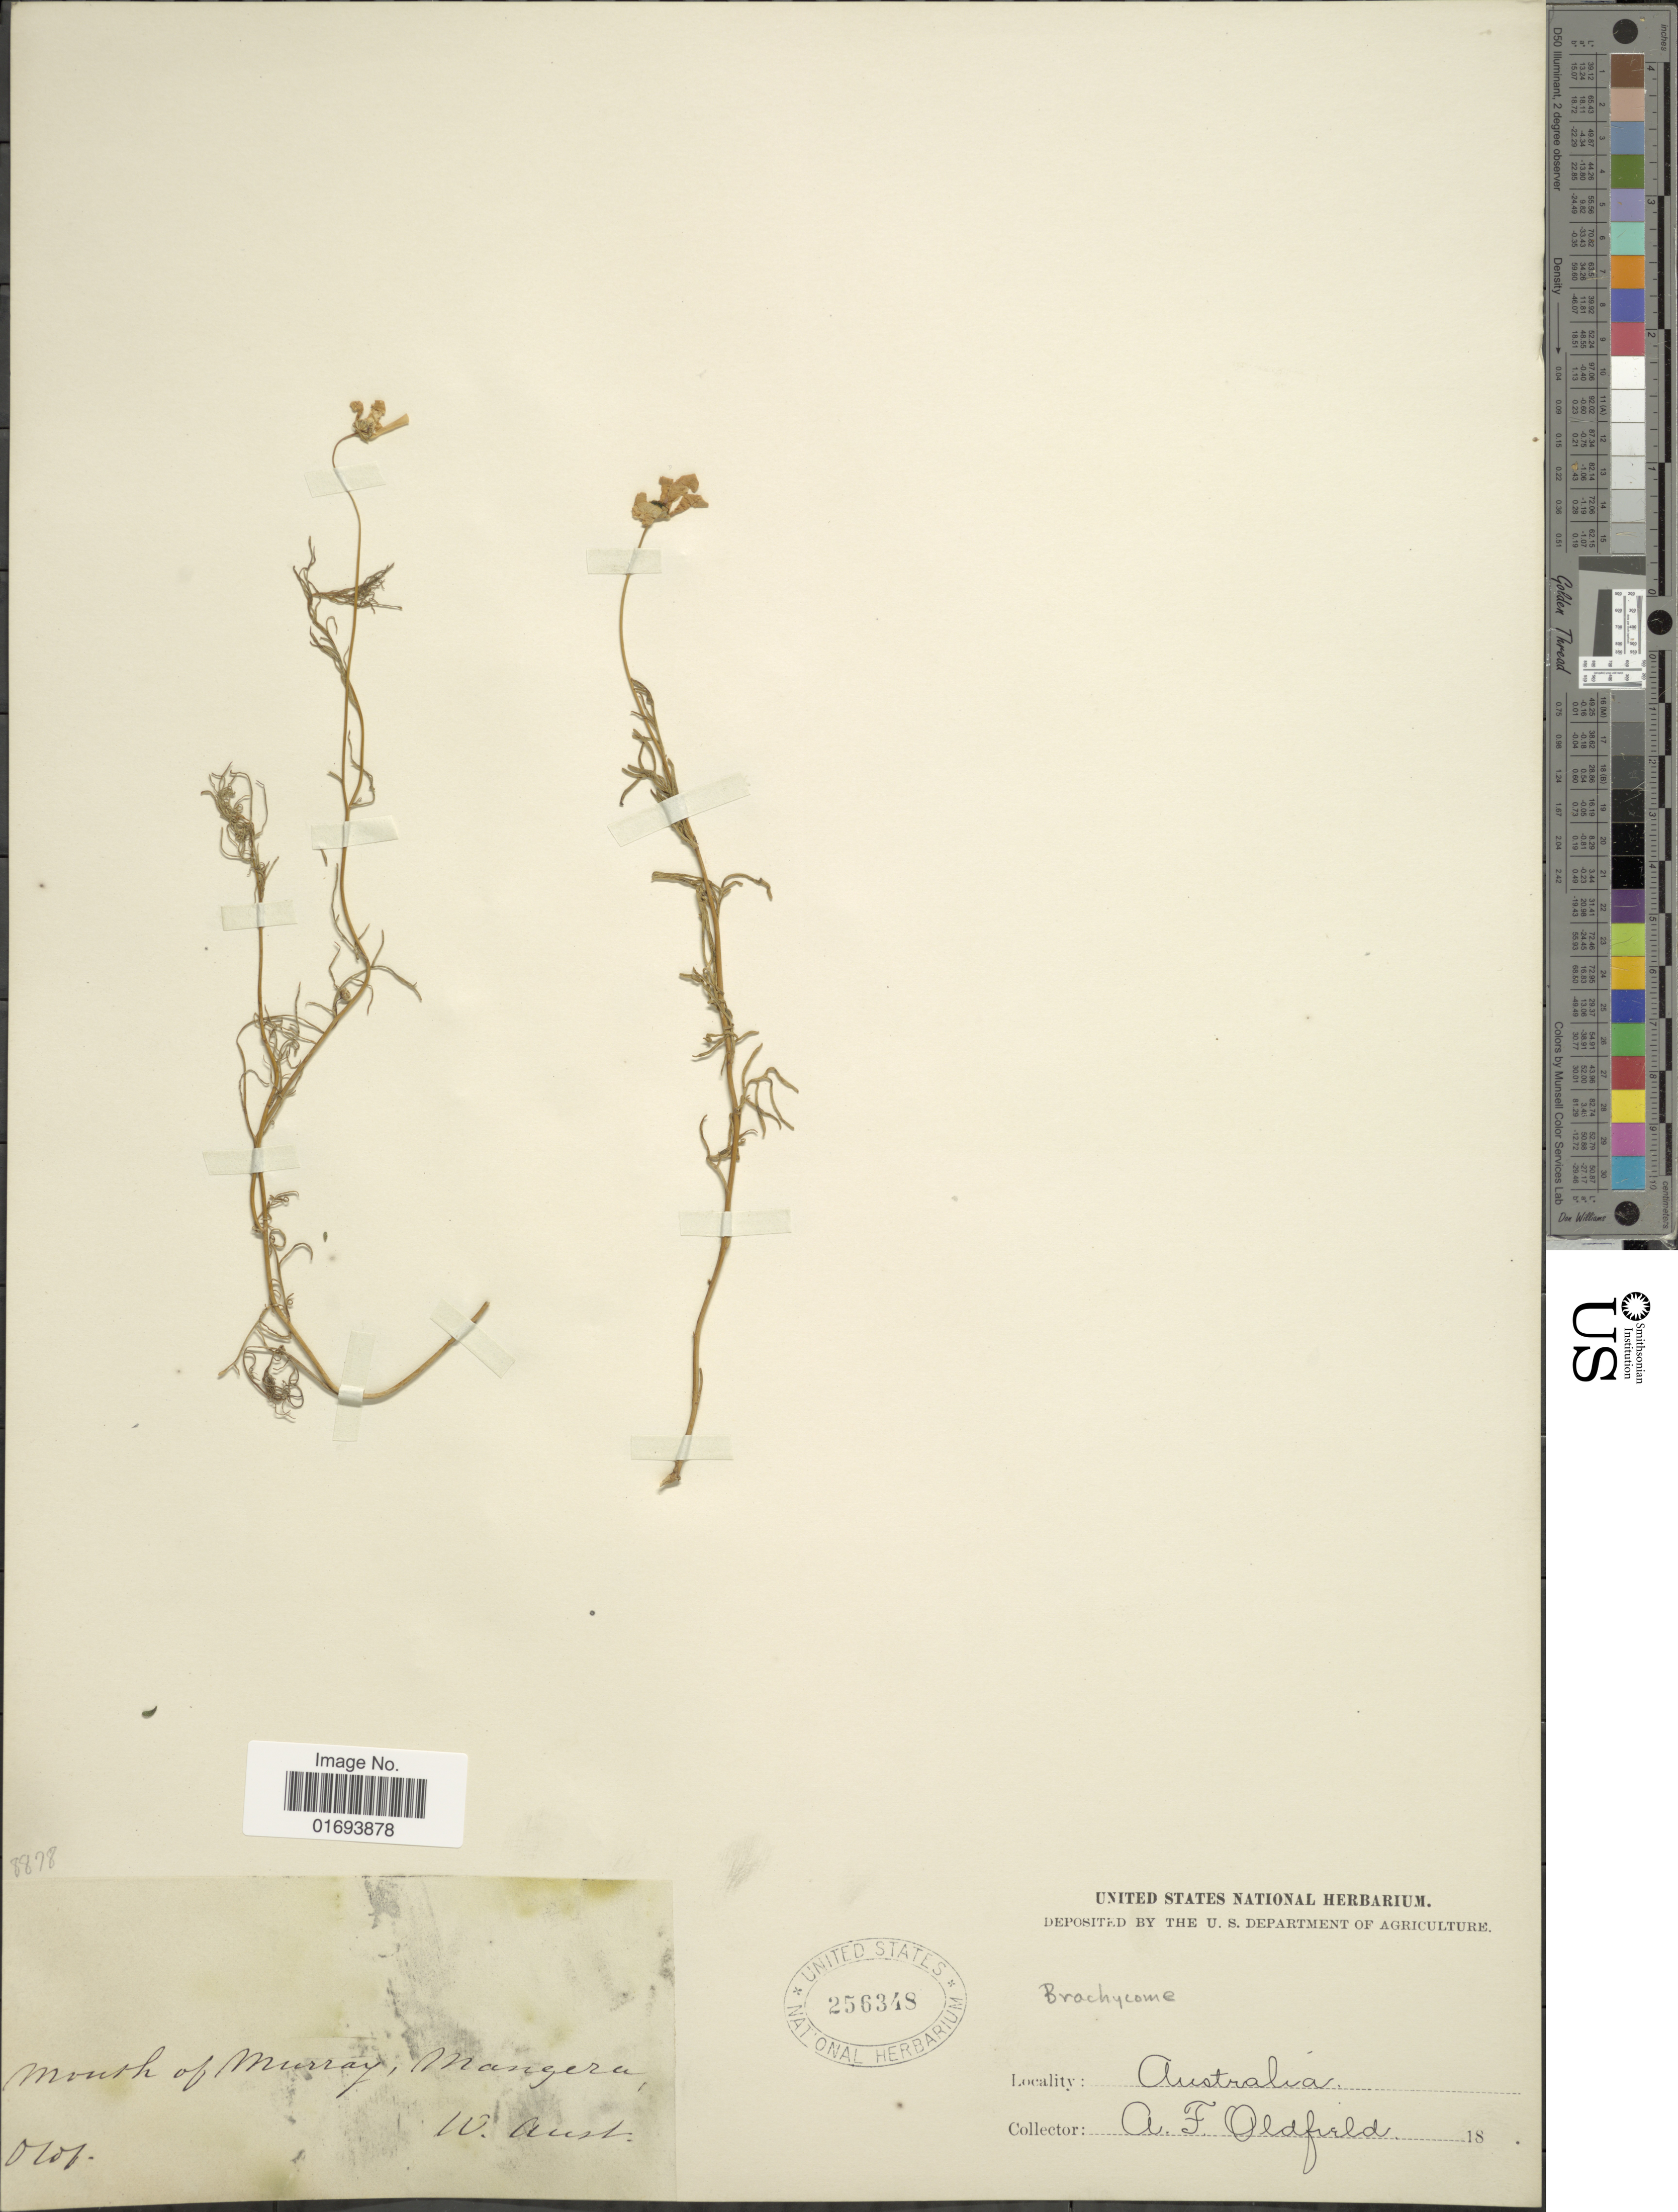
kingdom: Plantae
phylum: Tracheophyta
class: Magnoliopsida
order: Asterales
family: Asteraceae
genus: Brachyscome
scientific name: Brachyscome sp.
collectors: A. Oldfield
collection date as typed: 18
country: Australia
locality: Mouth of Murray, Mangera. Australia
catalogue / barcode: US 256348